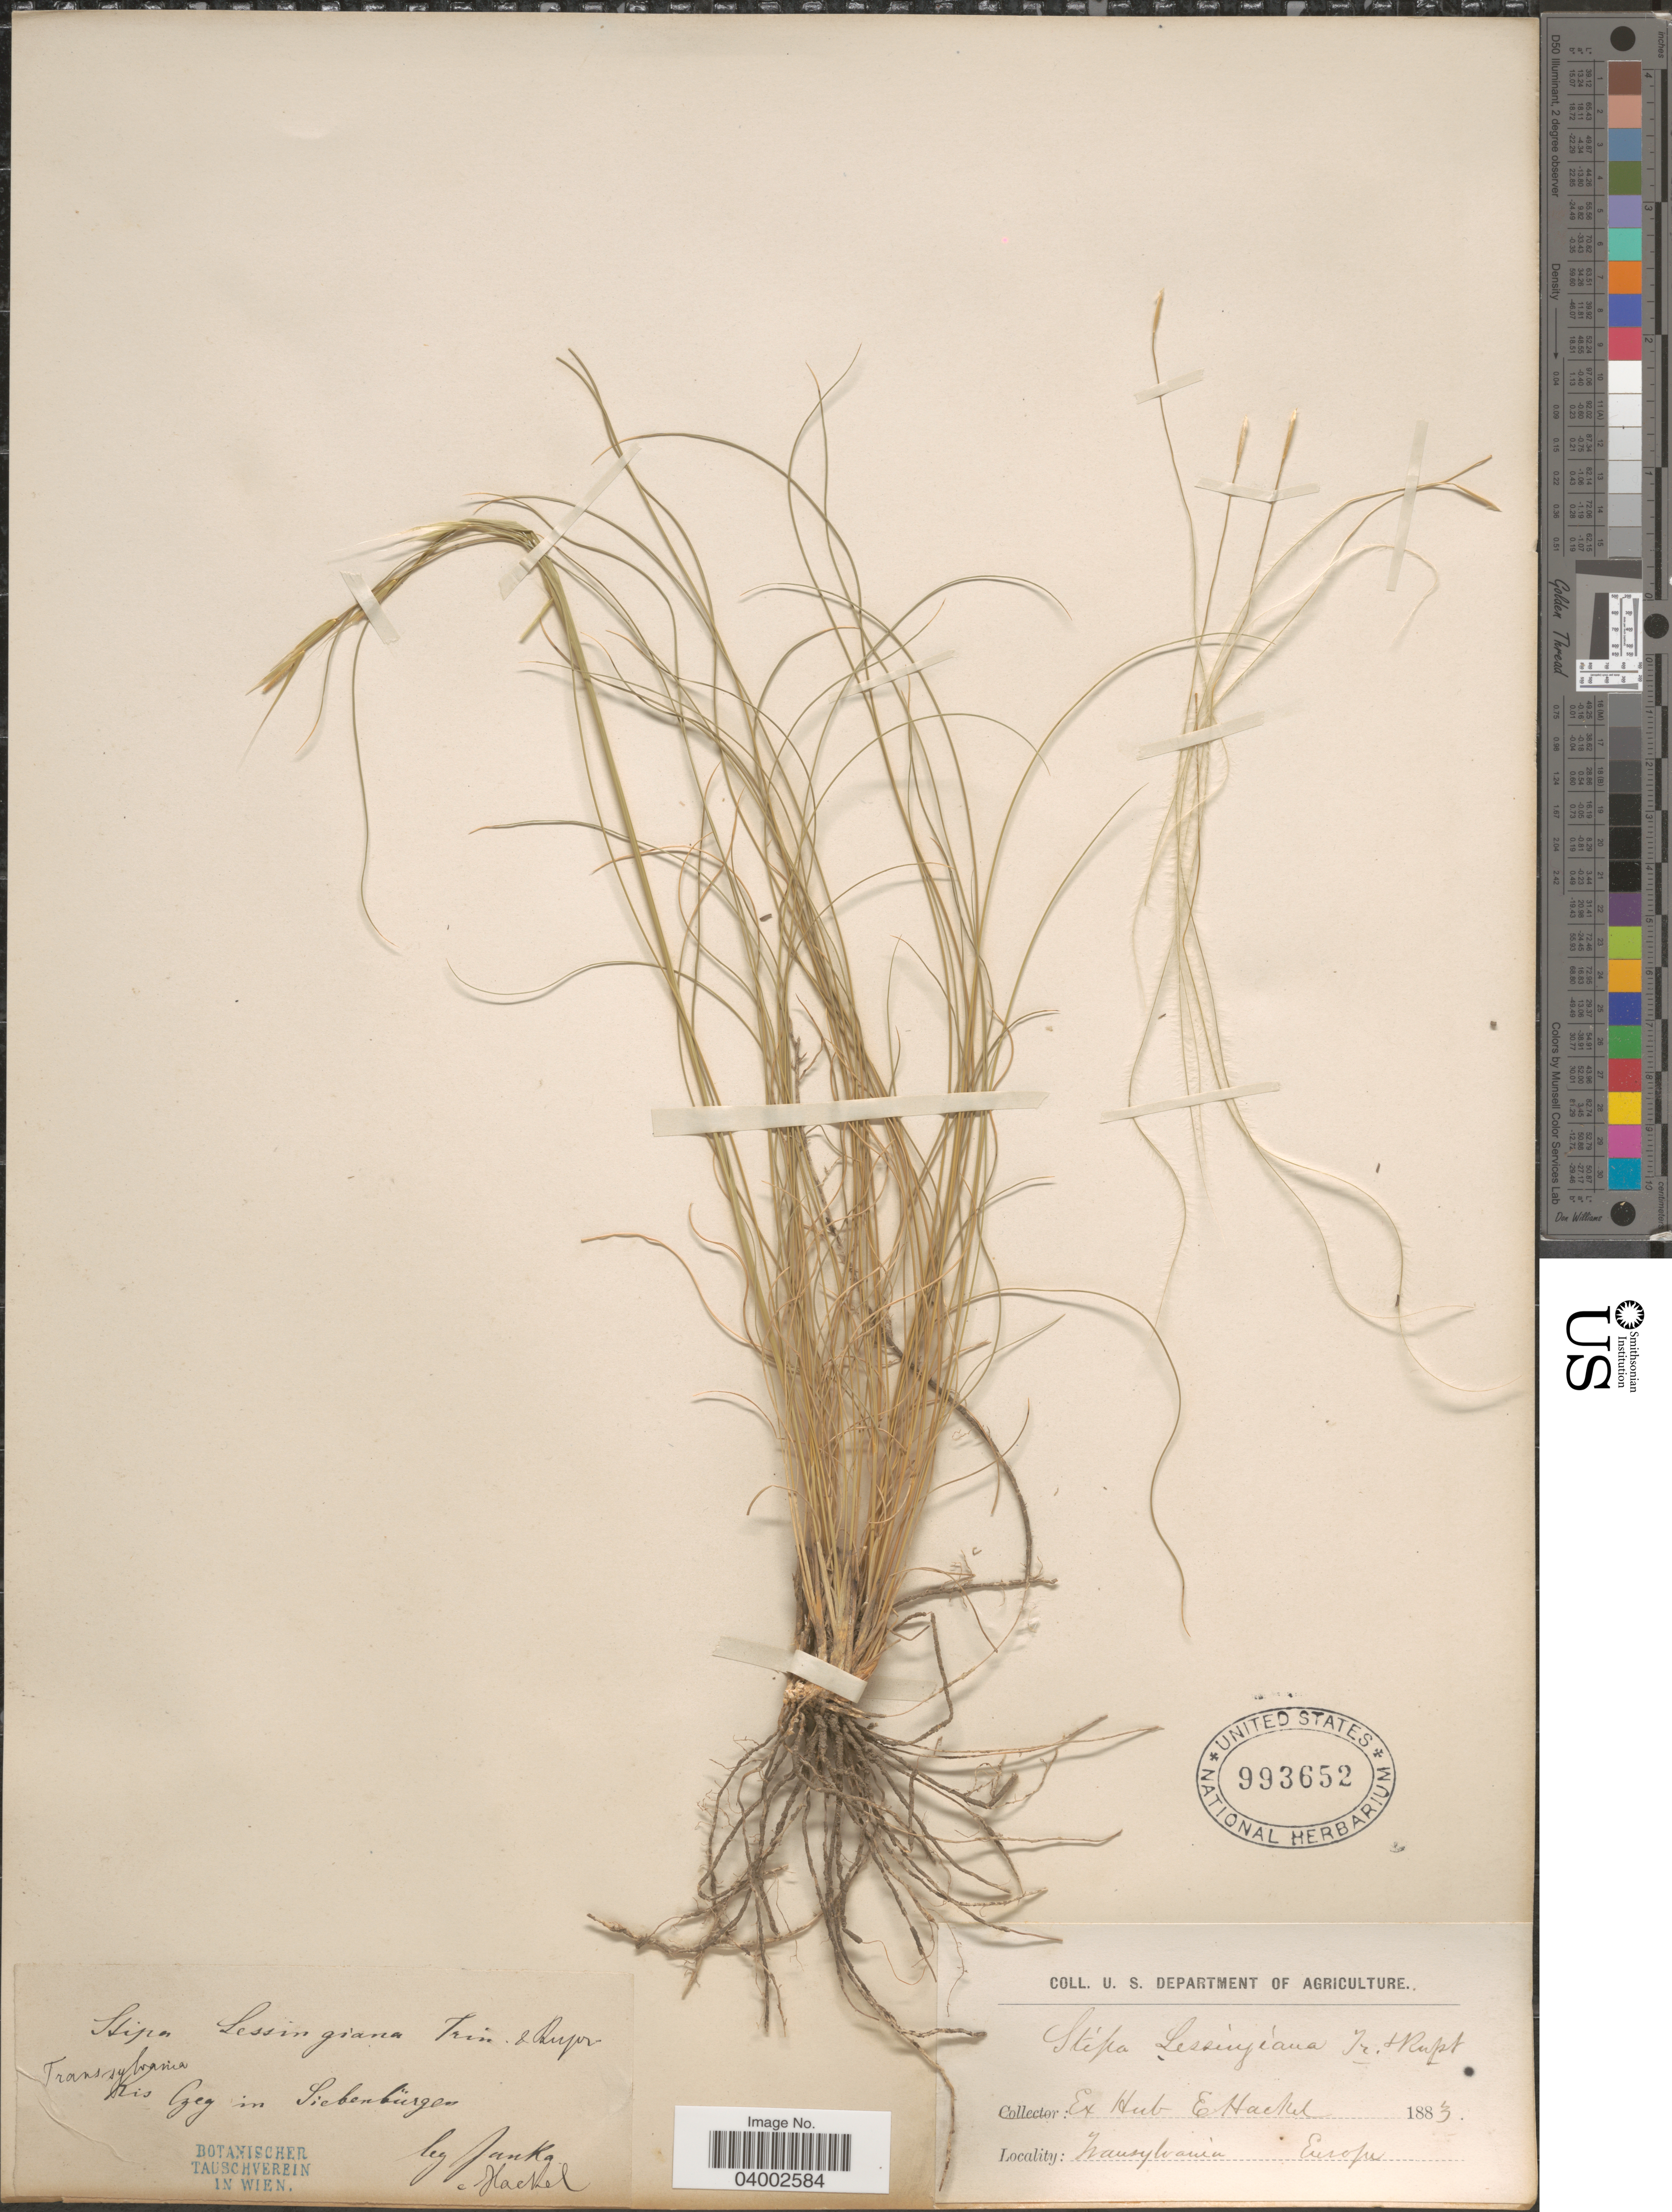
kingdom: Plantae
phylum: Tracheophyta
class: Liliopsida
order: Poales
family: Poaceae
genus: Stipa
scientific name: Stipa lessingiana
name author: Trin. & Rupr.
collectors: V. Janka von Bulcs & -. Hackel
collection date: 1883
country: Romania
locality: Transsylvania. Kis Czeg in Siebenbürgen. Europe.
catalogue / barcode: US 993652